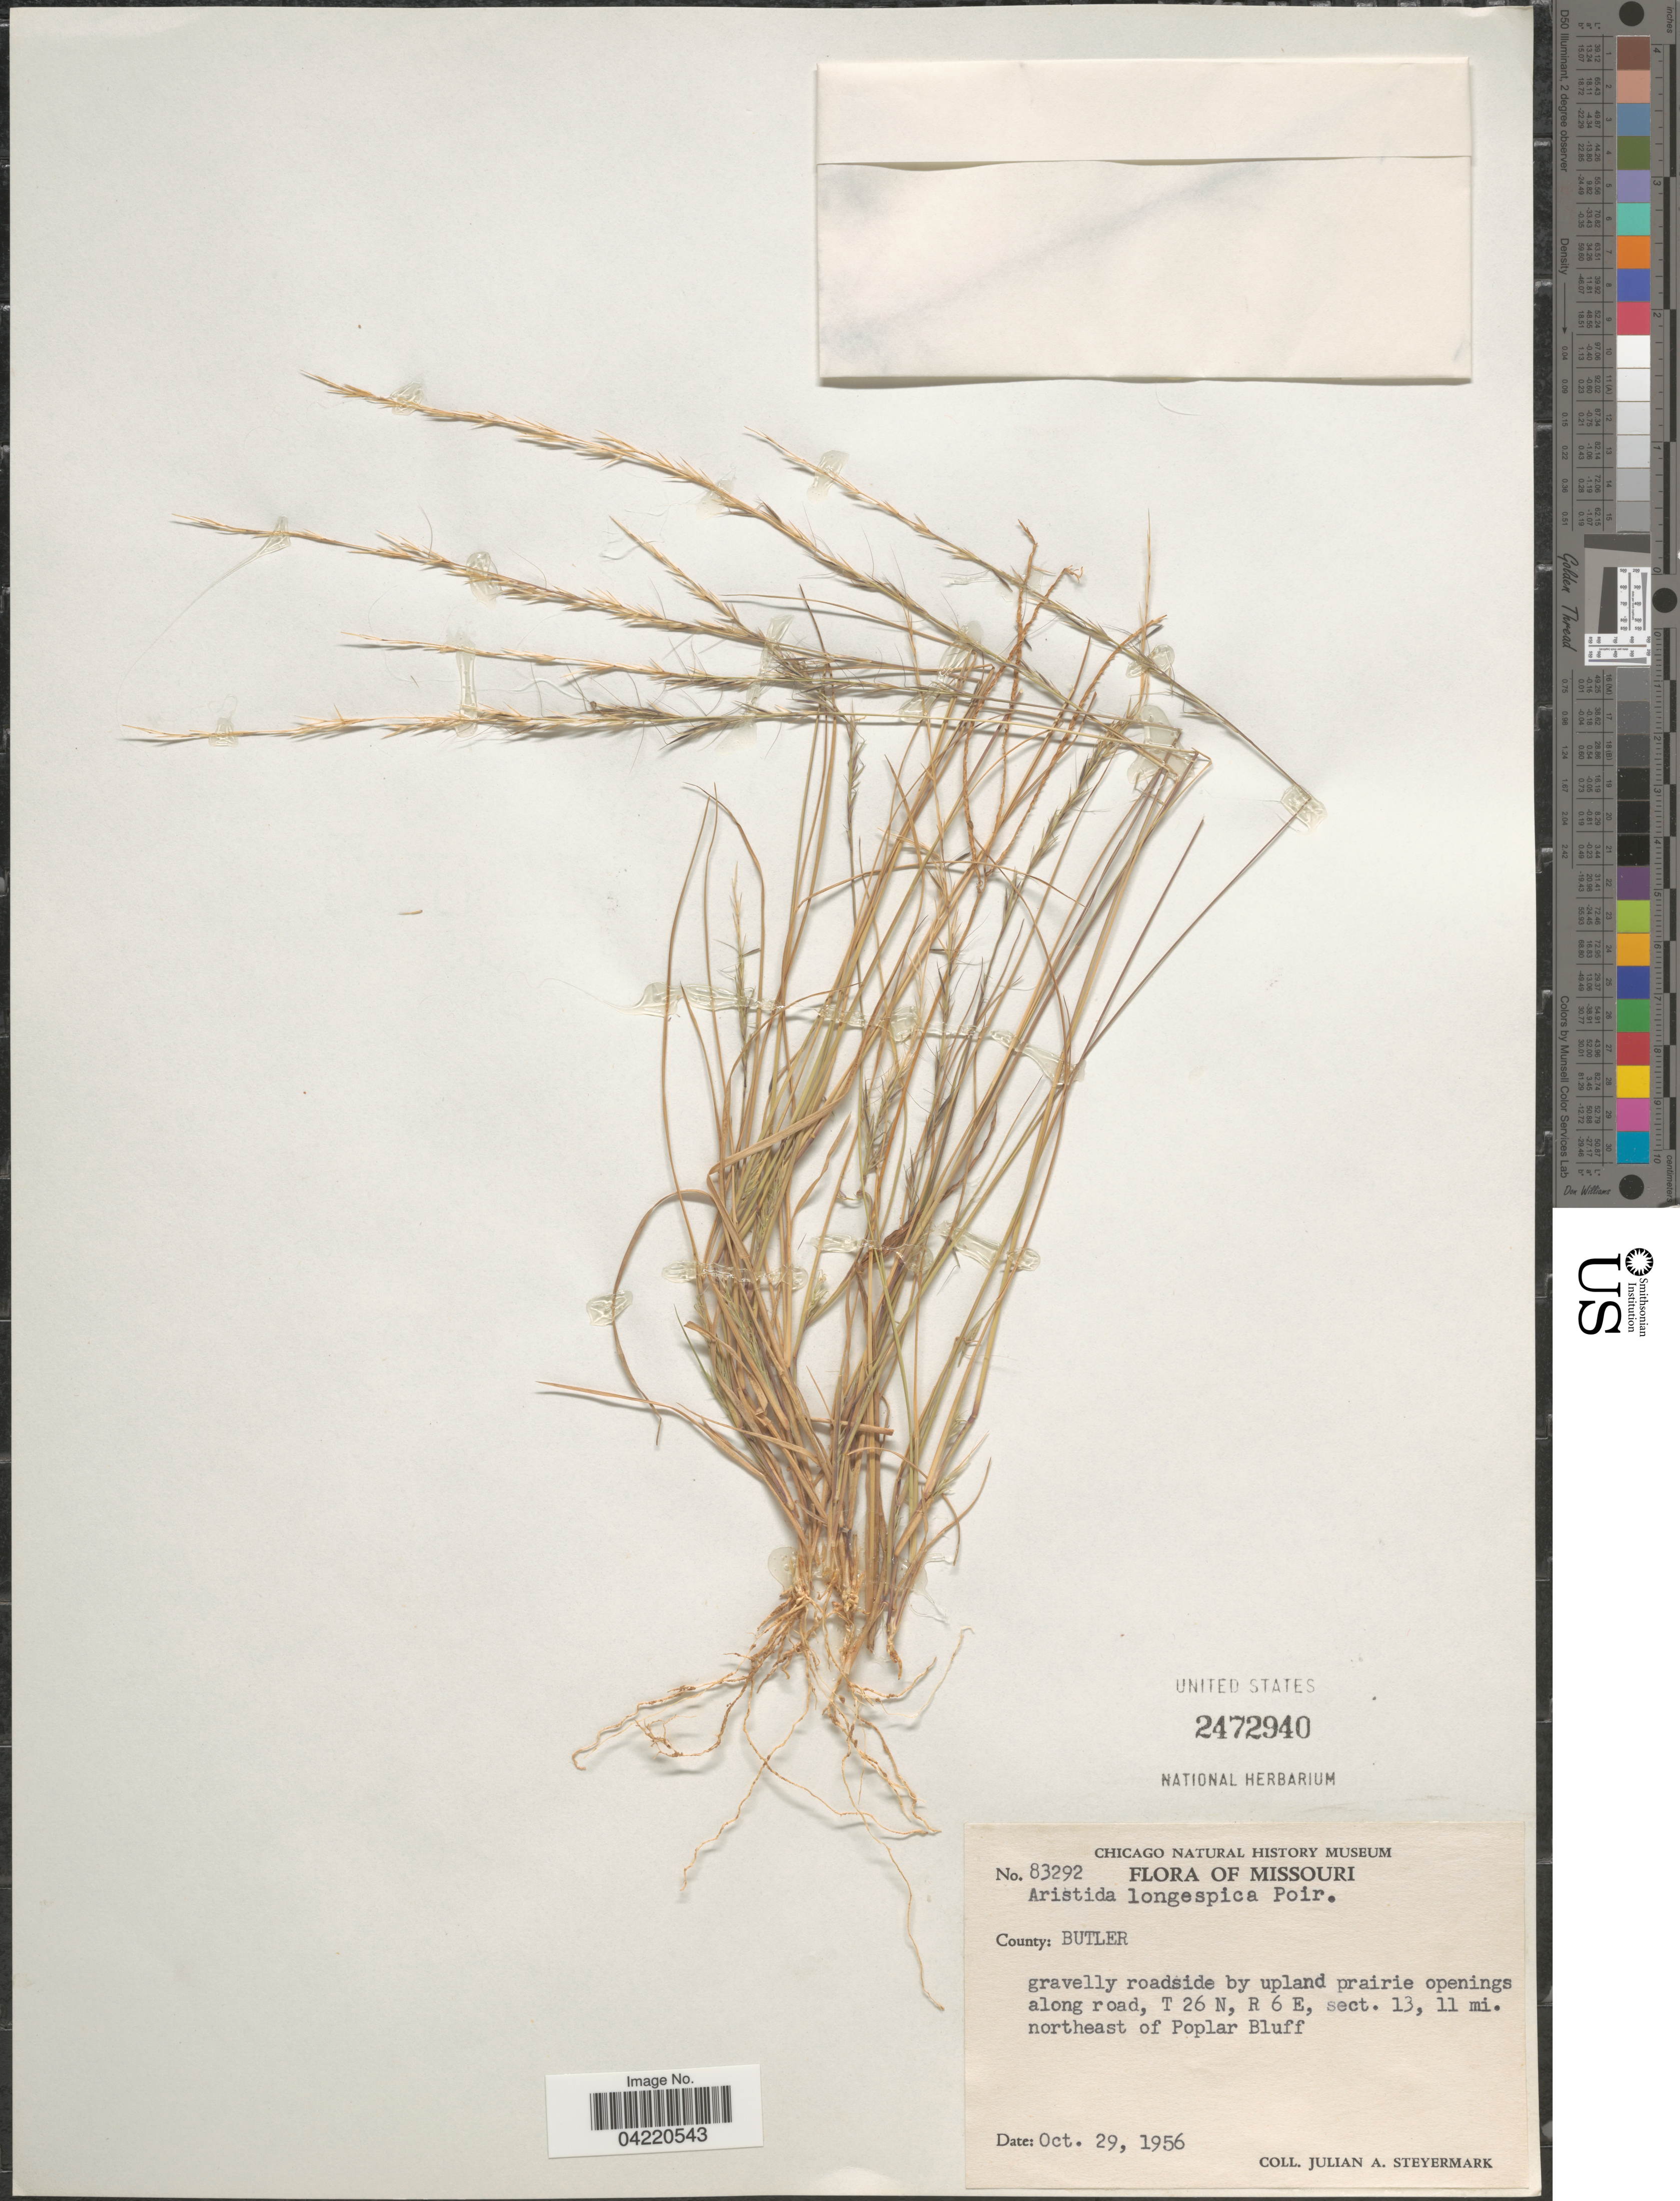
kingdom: Plantae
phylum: Tracheophyta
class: Liliopsida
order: Poales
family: Poaceae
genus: Aristida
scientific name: Aristida longespica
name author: Poir.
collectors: J. Steyermark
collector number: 83292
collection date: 1956-10-29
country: United States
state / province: Missouri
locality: County: Butler. Gravelly roadside by upland prairie openings along road, T 26 N, R 6 E, sect. 13, 11 mi. northeast of Poplar Bluff.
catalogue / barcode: US 2472940